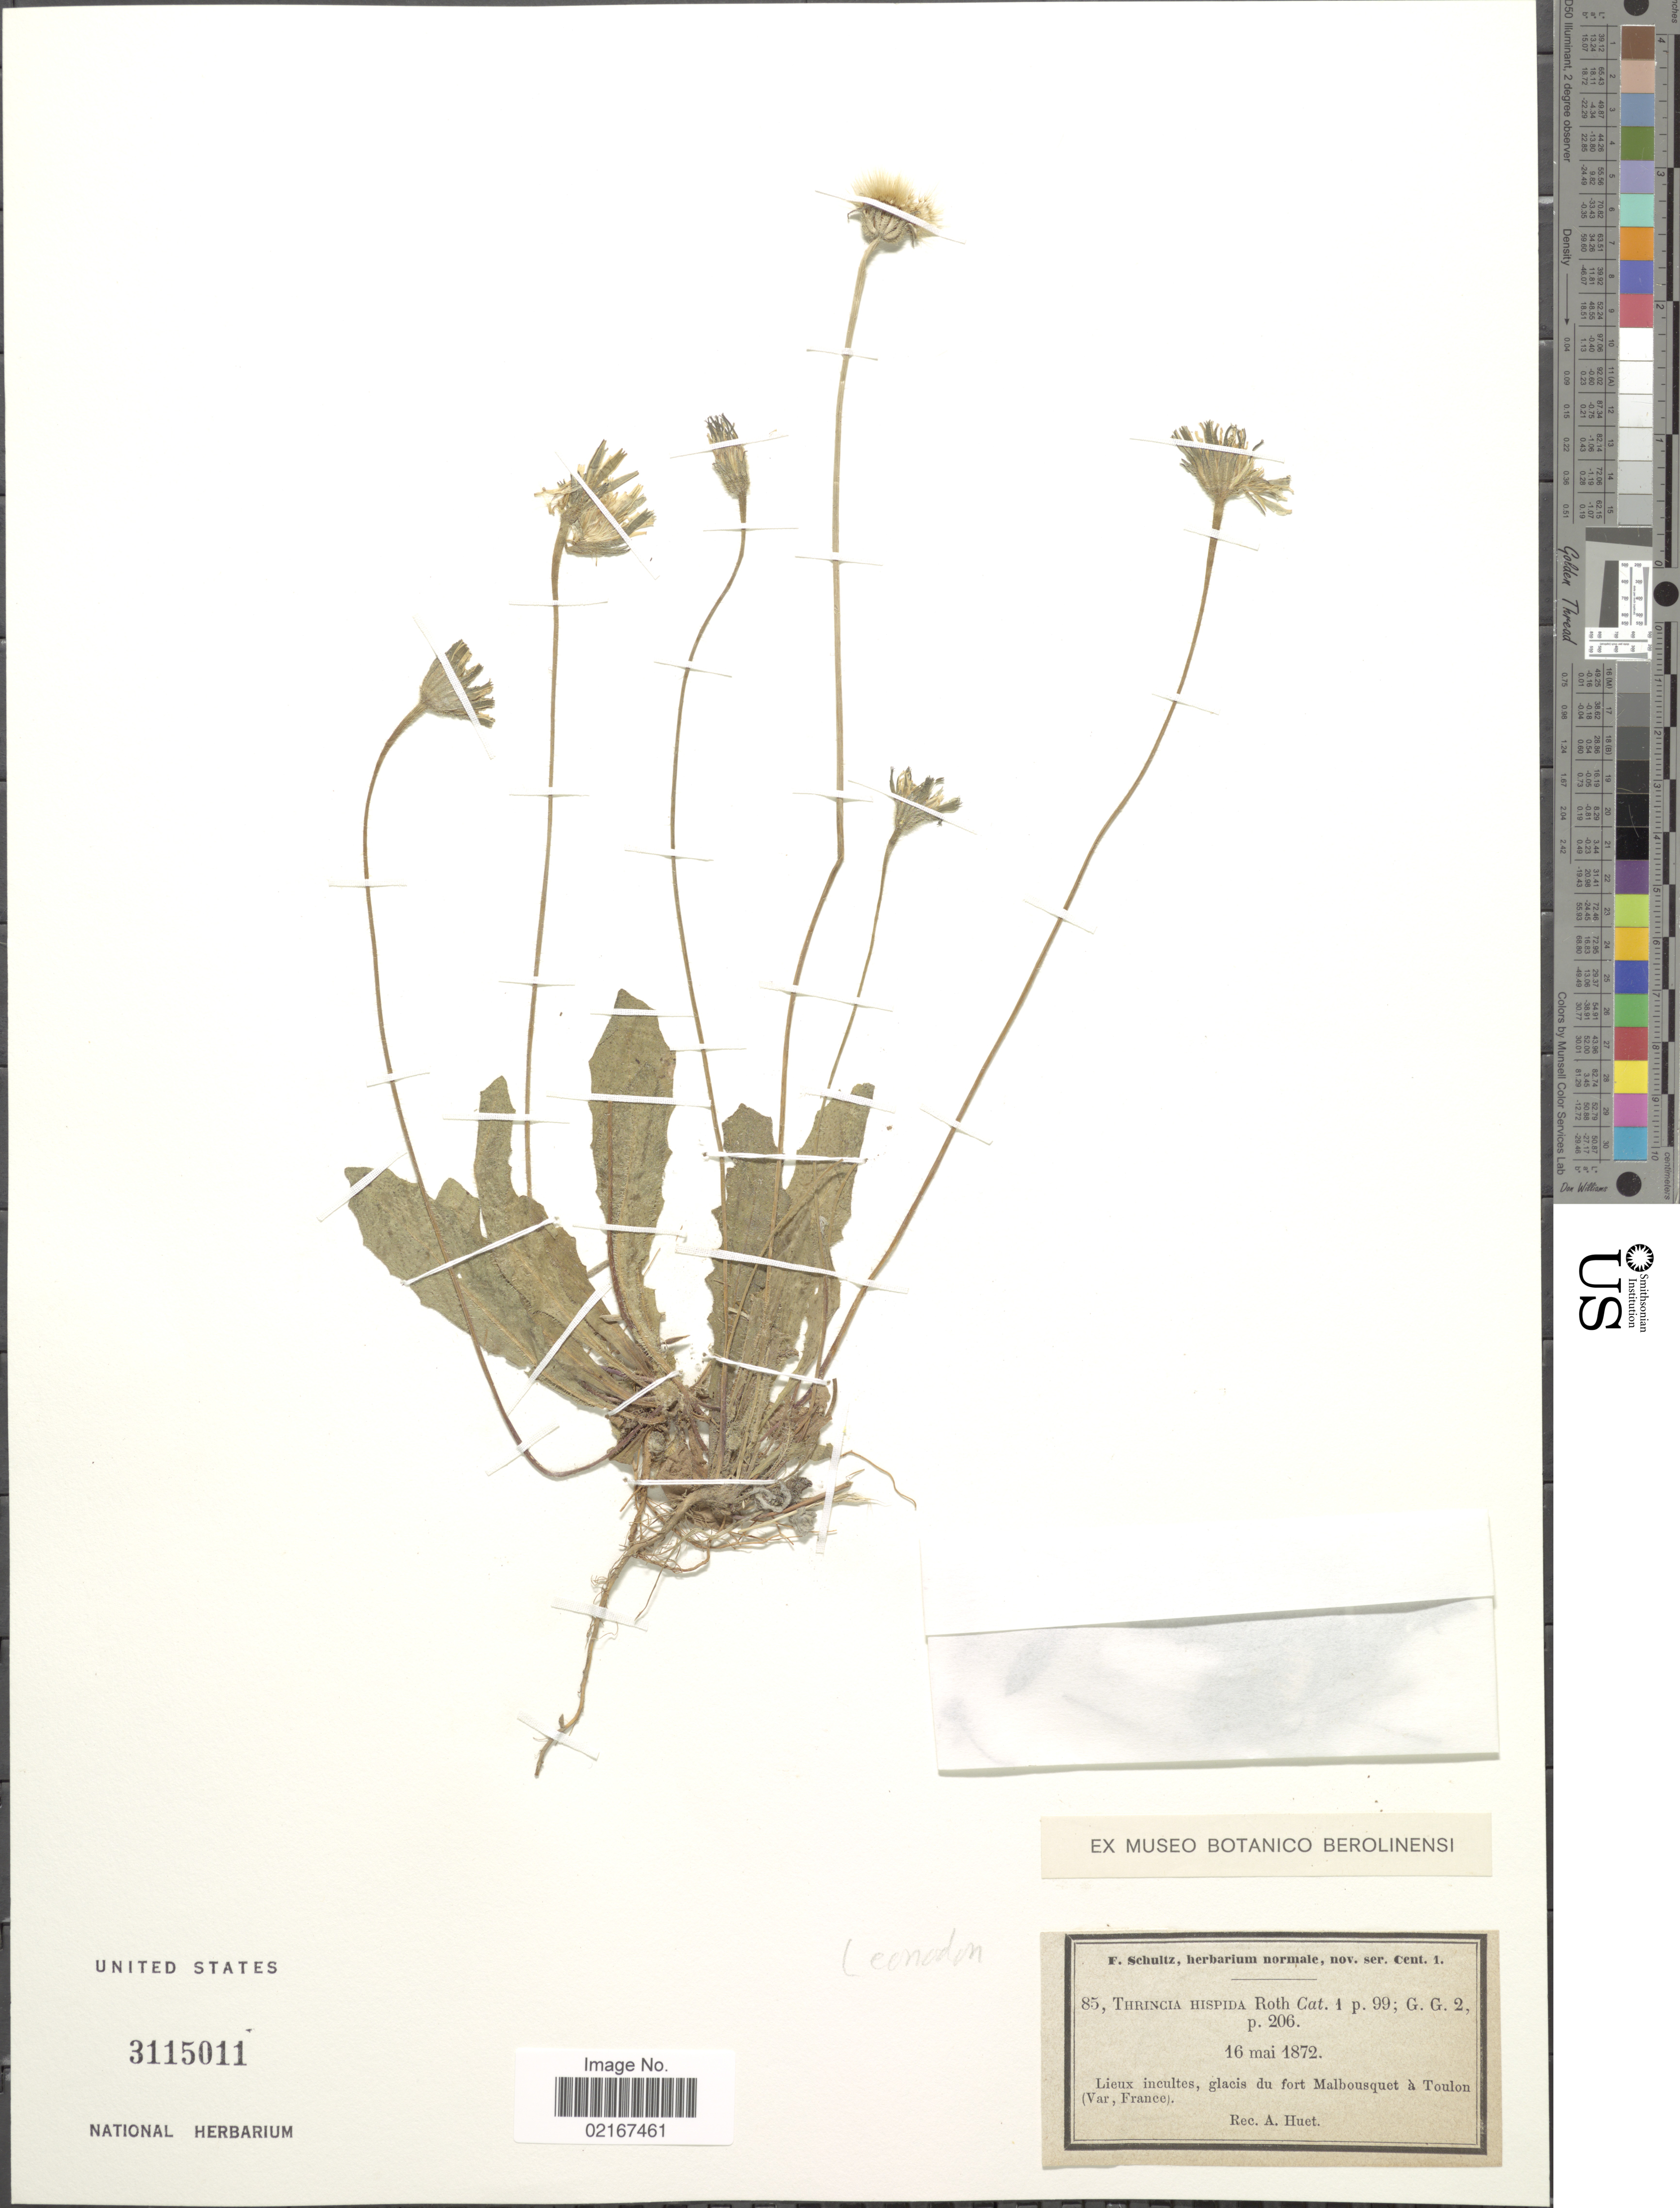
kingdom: Plantae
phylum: Tracheophyta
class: Magnoliopsida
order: Asterales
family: Asteraceae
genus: Leontodon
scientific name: Leontodon hispidus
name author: L.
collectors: ex herb. F. Schultz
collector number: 85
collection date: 1872-05-16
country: France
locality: Fort Malbousquet a Toulon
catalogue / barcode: US 3115011